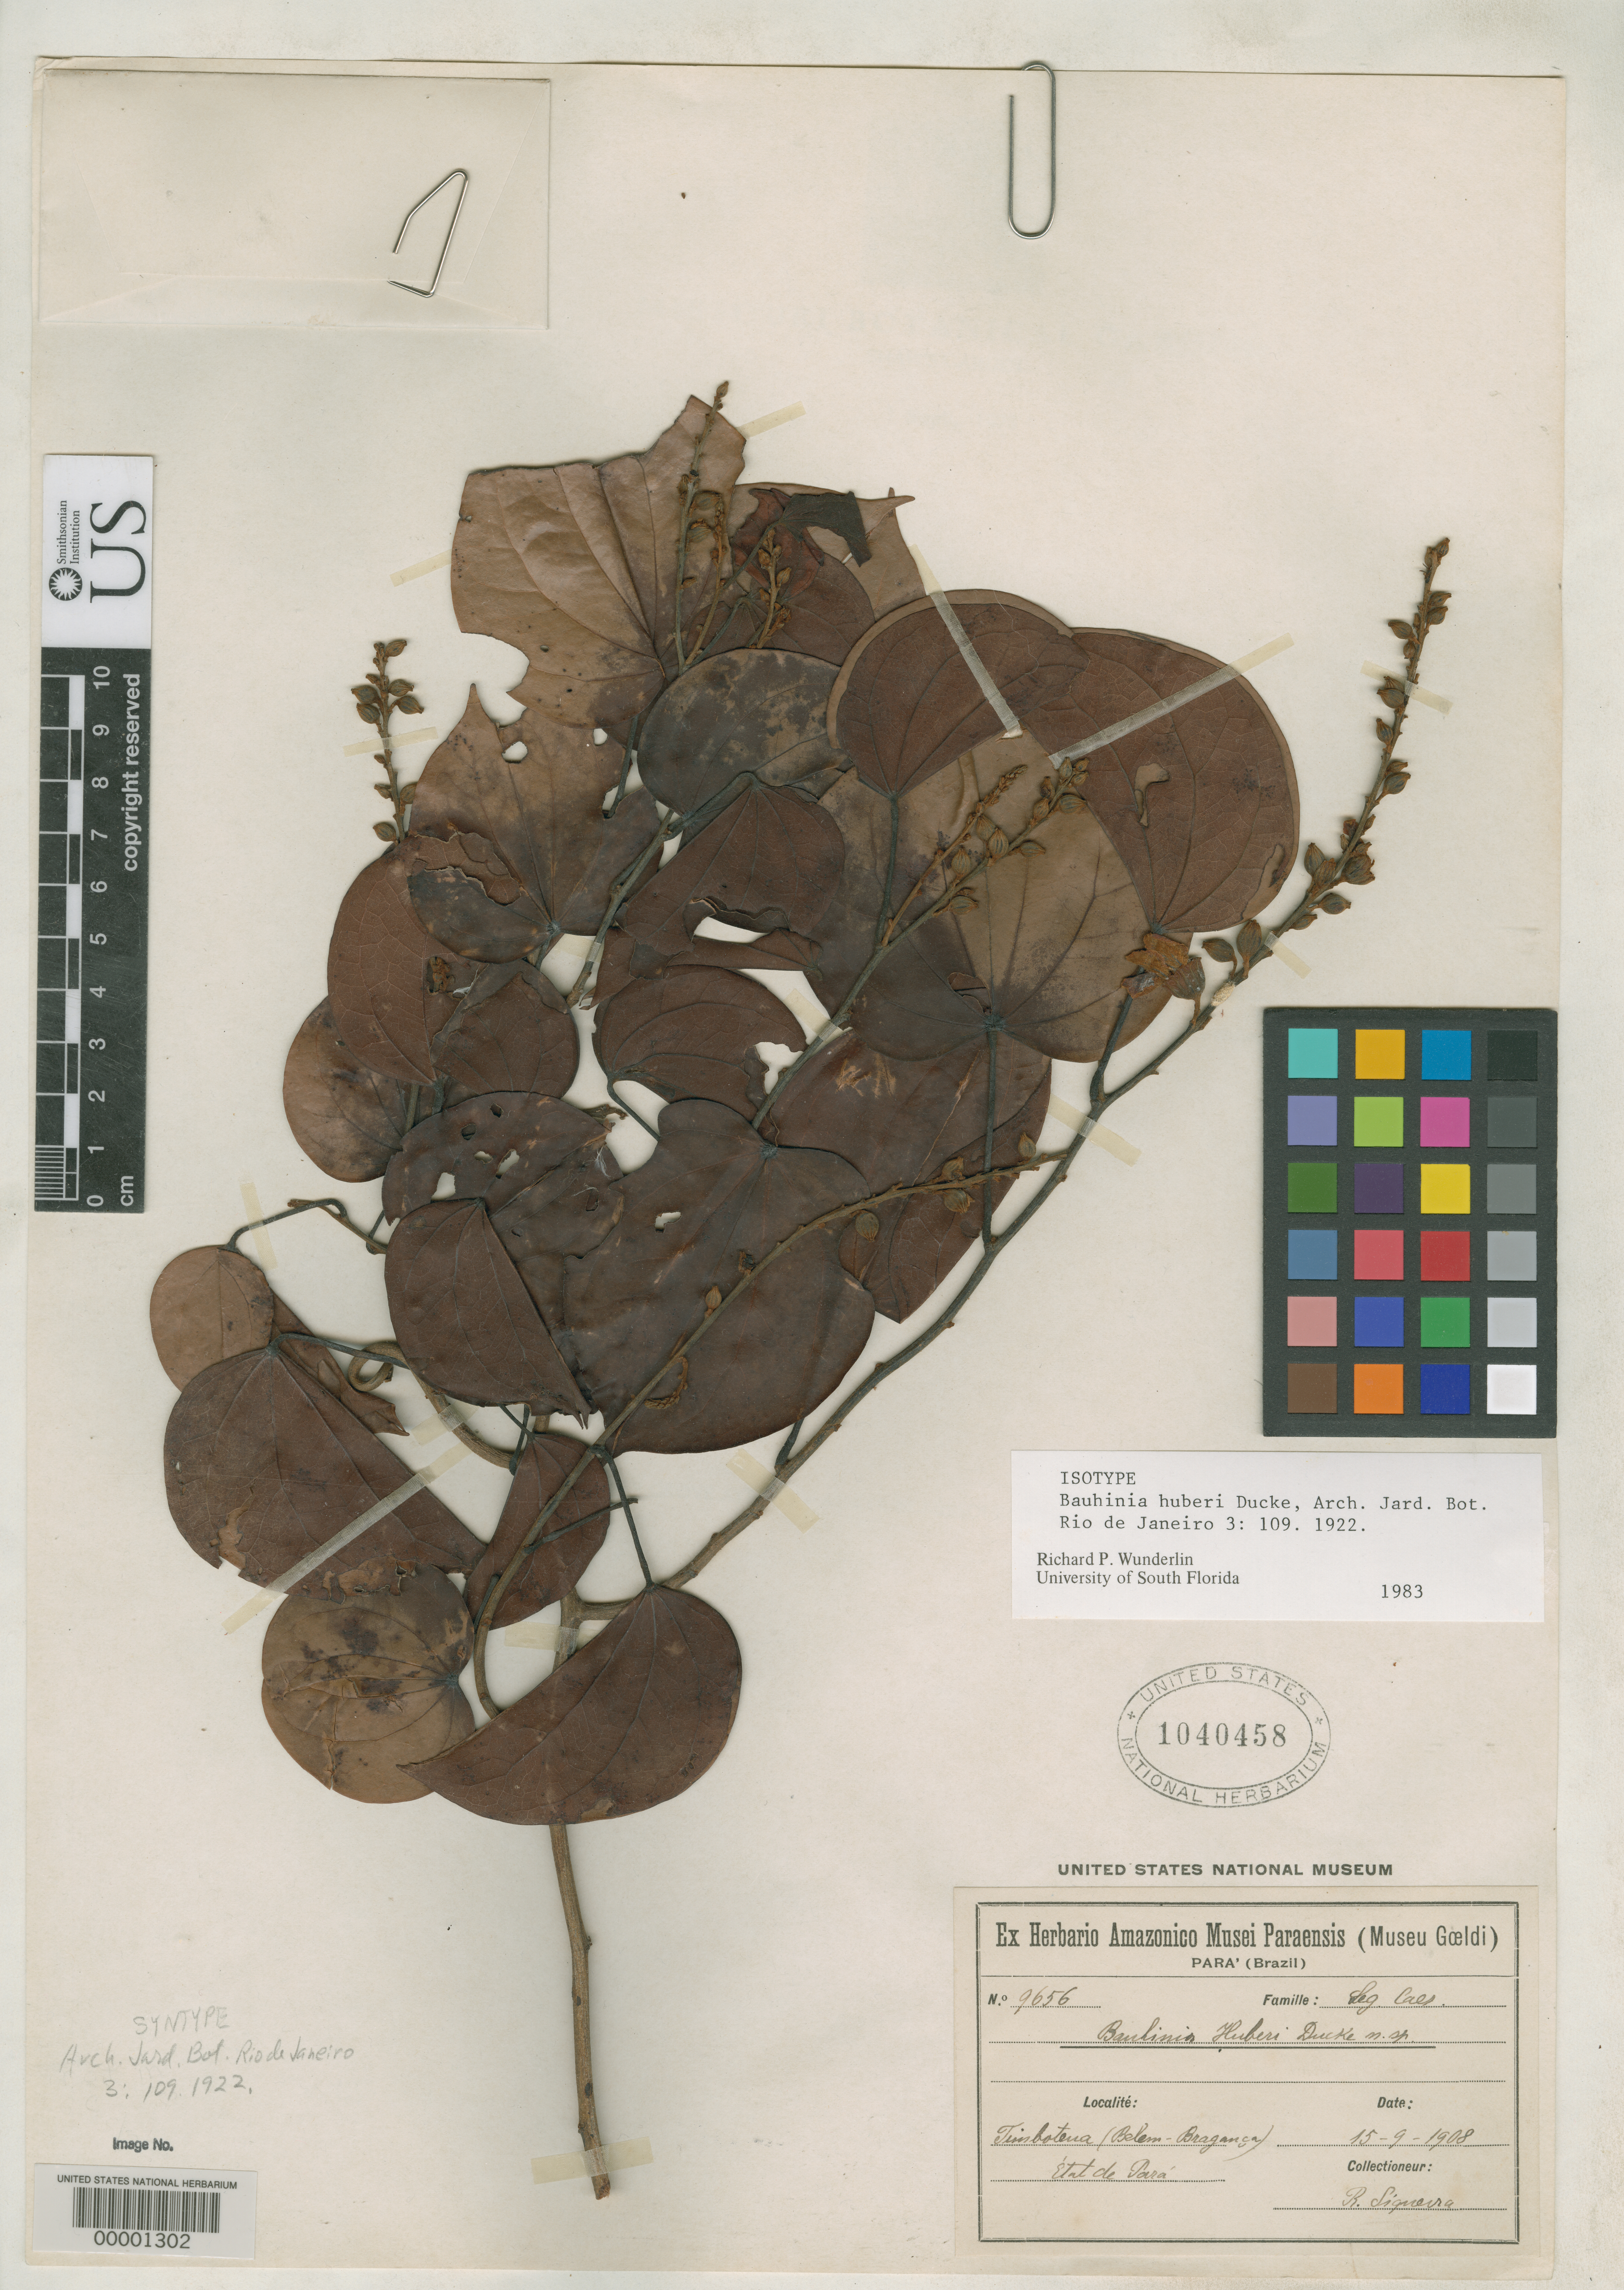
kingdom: Plantae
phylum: Tracheophyta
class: Magnoliopsida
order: Fabales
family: Fabaceae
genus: Bauhinia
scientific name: Bauhinia huberi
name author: Ducke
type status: Isolectotype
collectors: R. Siqueira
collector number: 9656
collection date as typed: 15 Sep 1908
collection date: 1908-09-15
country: Brazil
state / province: Pará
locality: Timbotena "Belem- Braganca".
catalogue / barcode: US 1040458